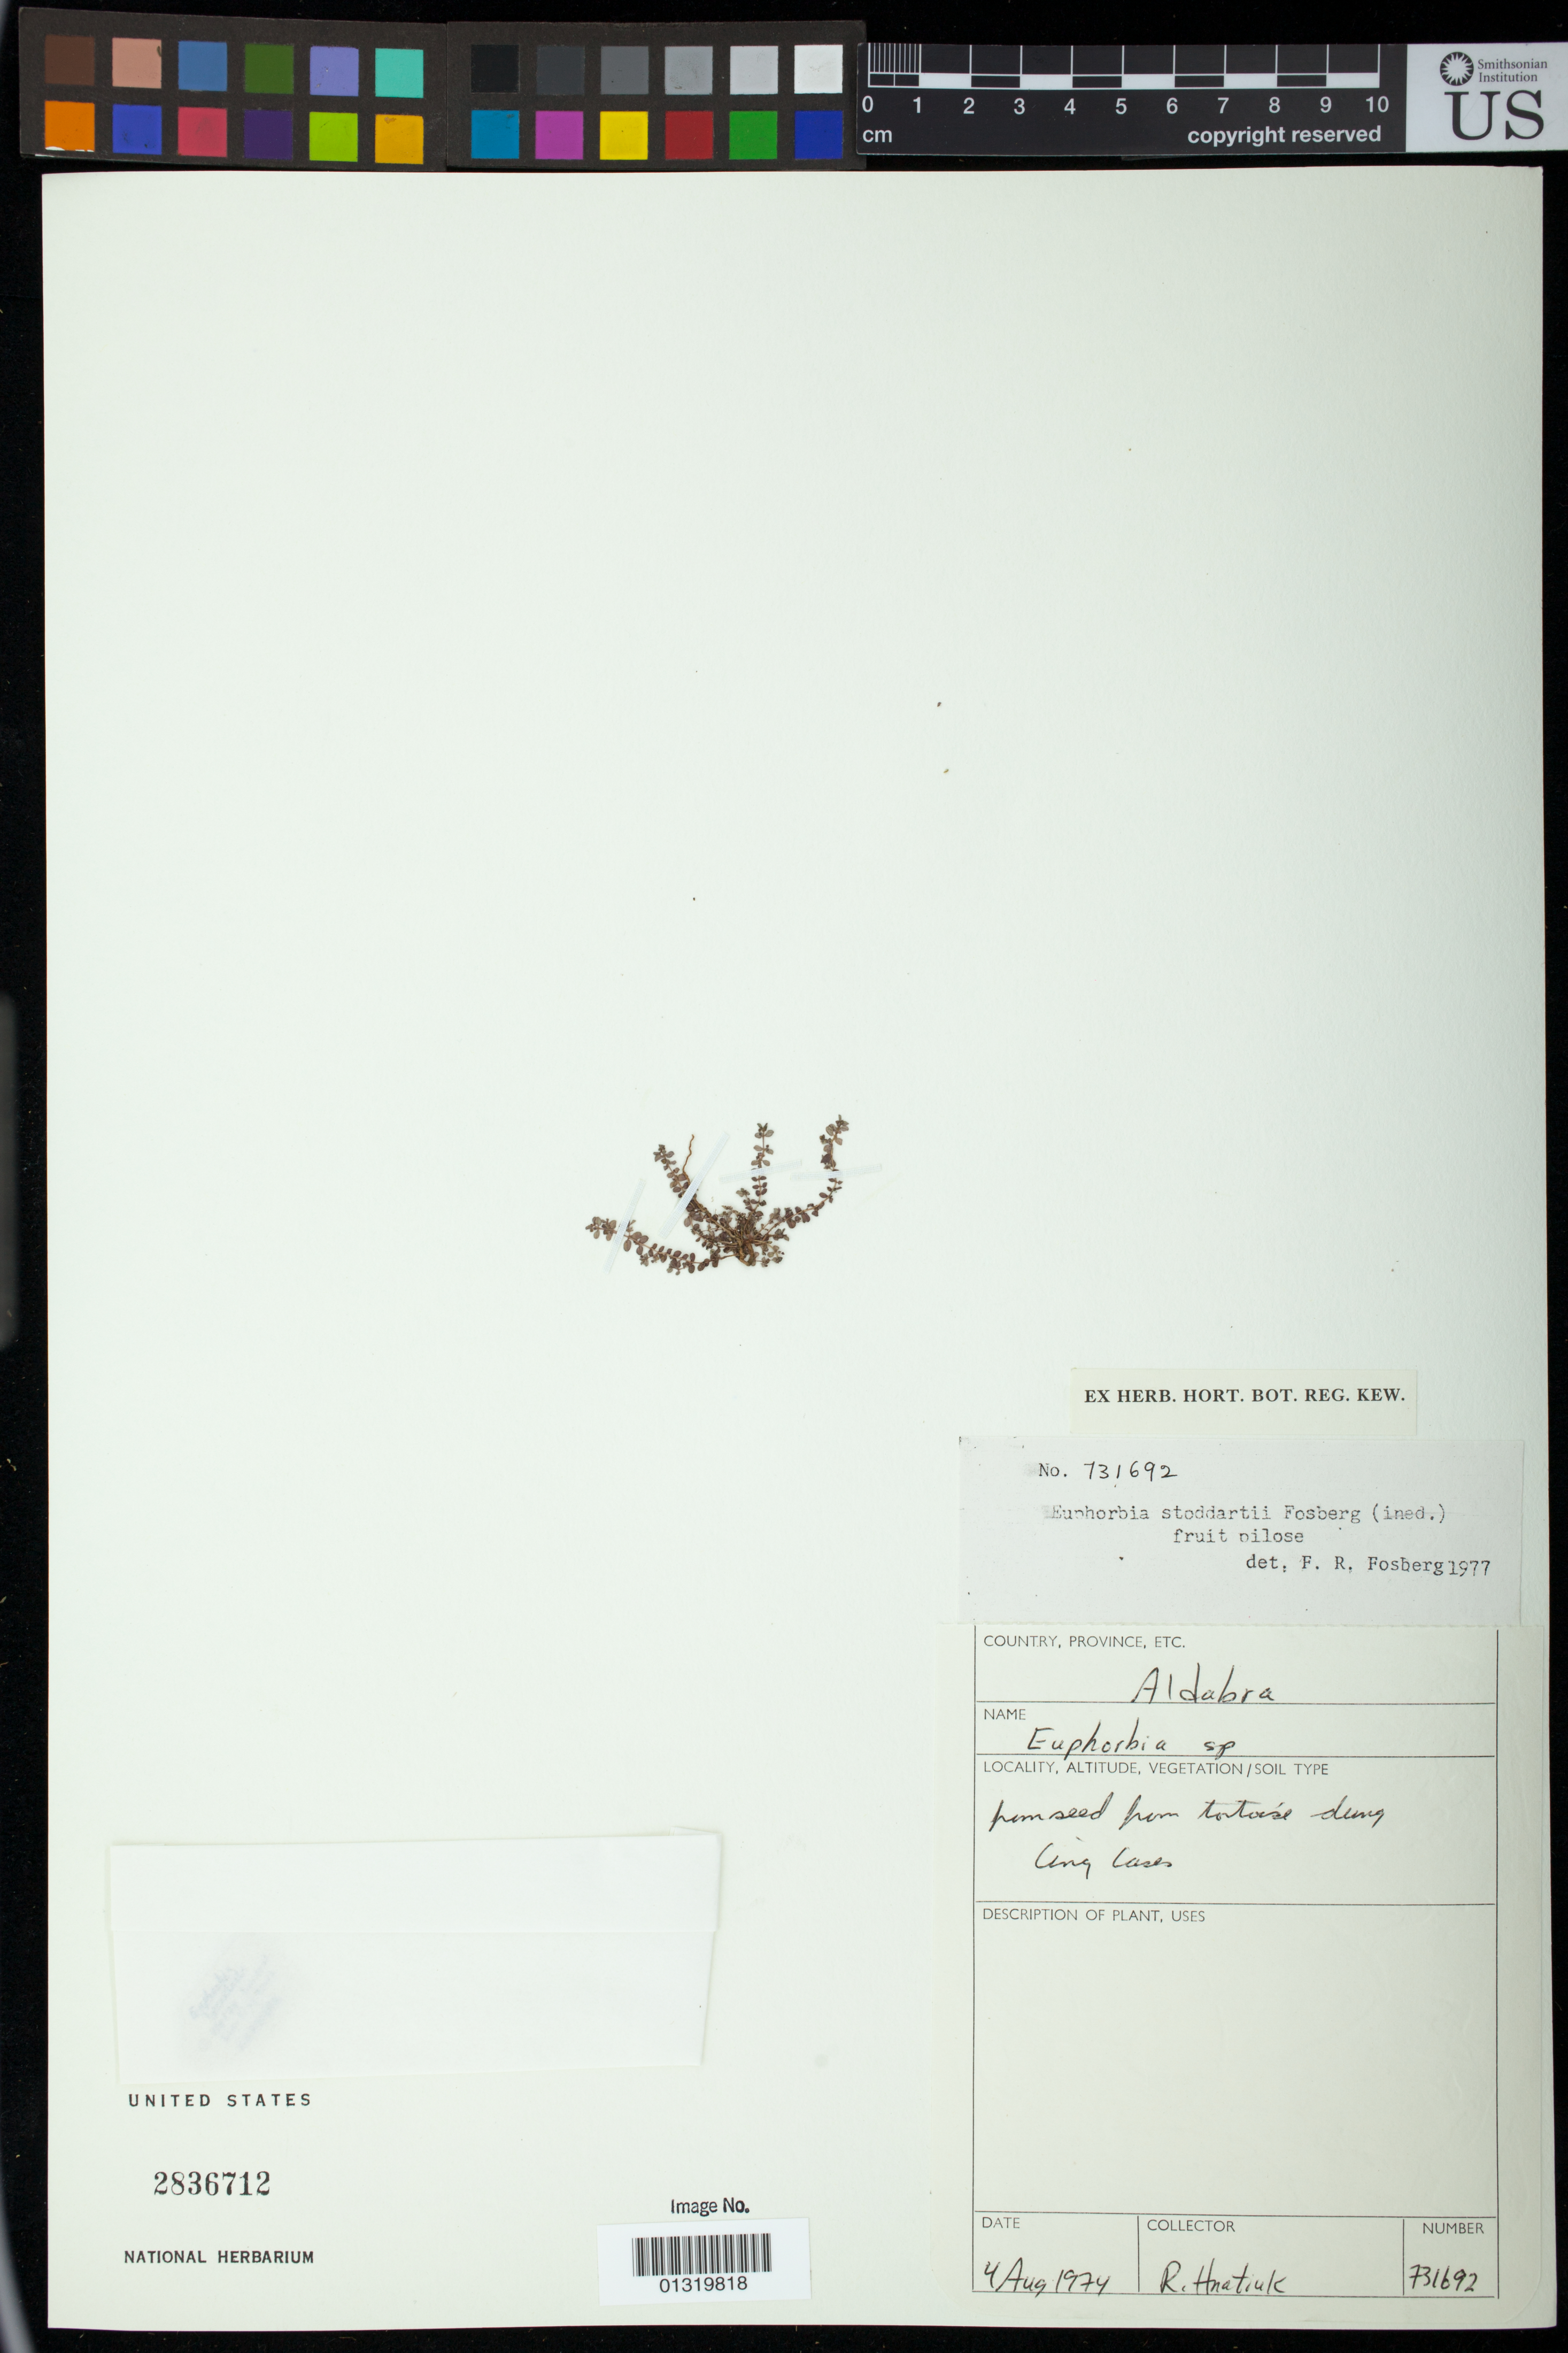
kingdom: Plantae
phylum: Tracheophyta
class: Magnoliopsida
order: Malpighiales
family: Euphorbiaceae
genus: Chamaesyce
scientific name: Chamaesyce stoddartii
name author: (Fosberg) Soják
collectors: R. Hnatiuk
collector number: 731692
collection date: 1974-08-04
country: Seychelles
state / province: Outer Islands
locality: Aldabra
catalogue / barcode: US 2836712